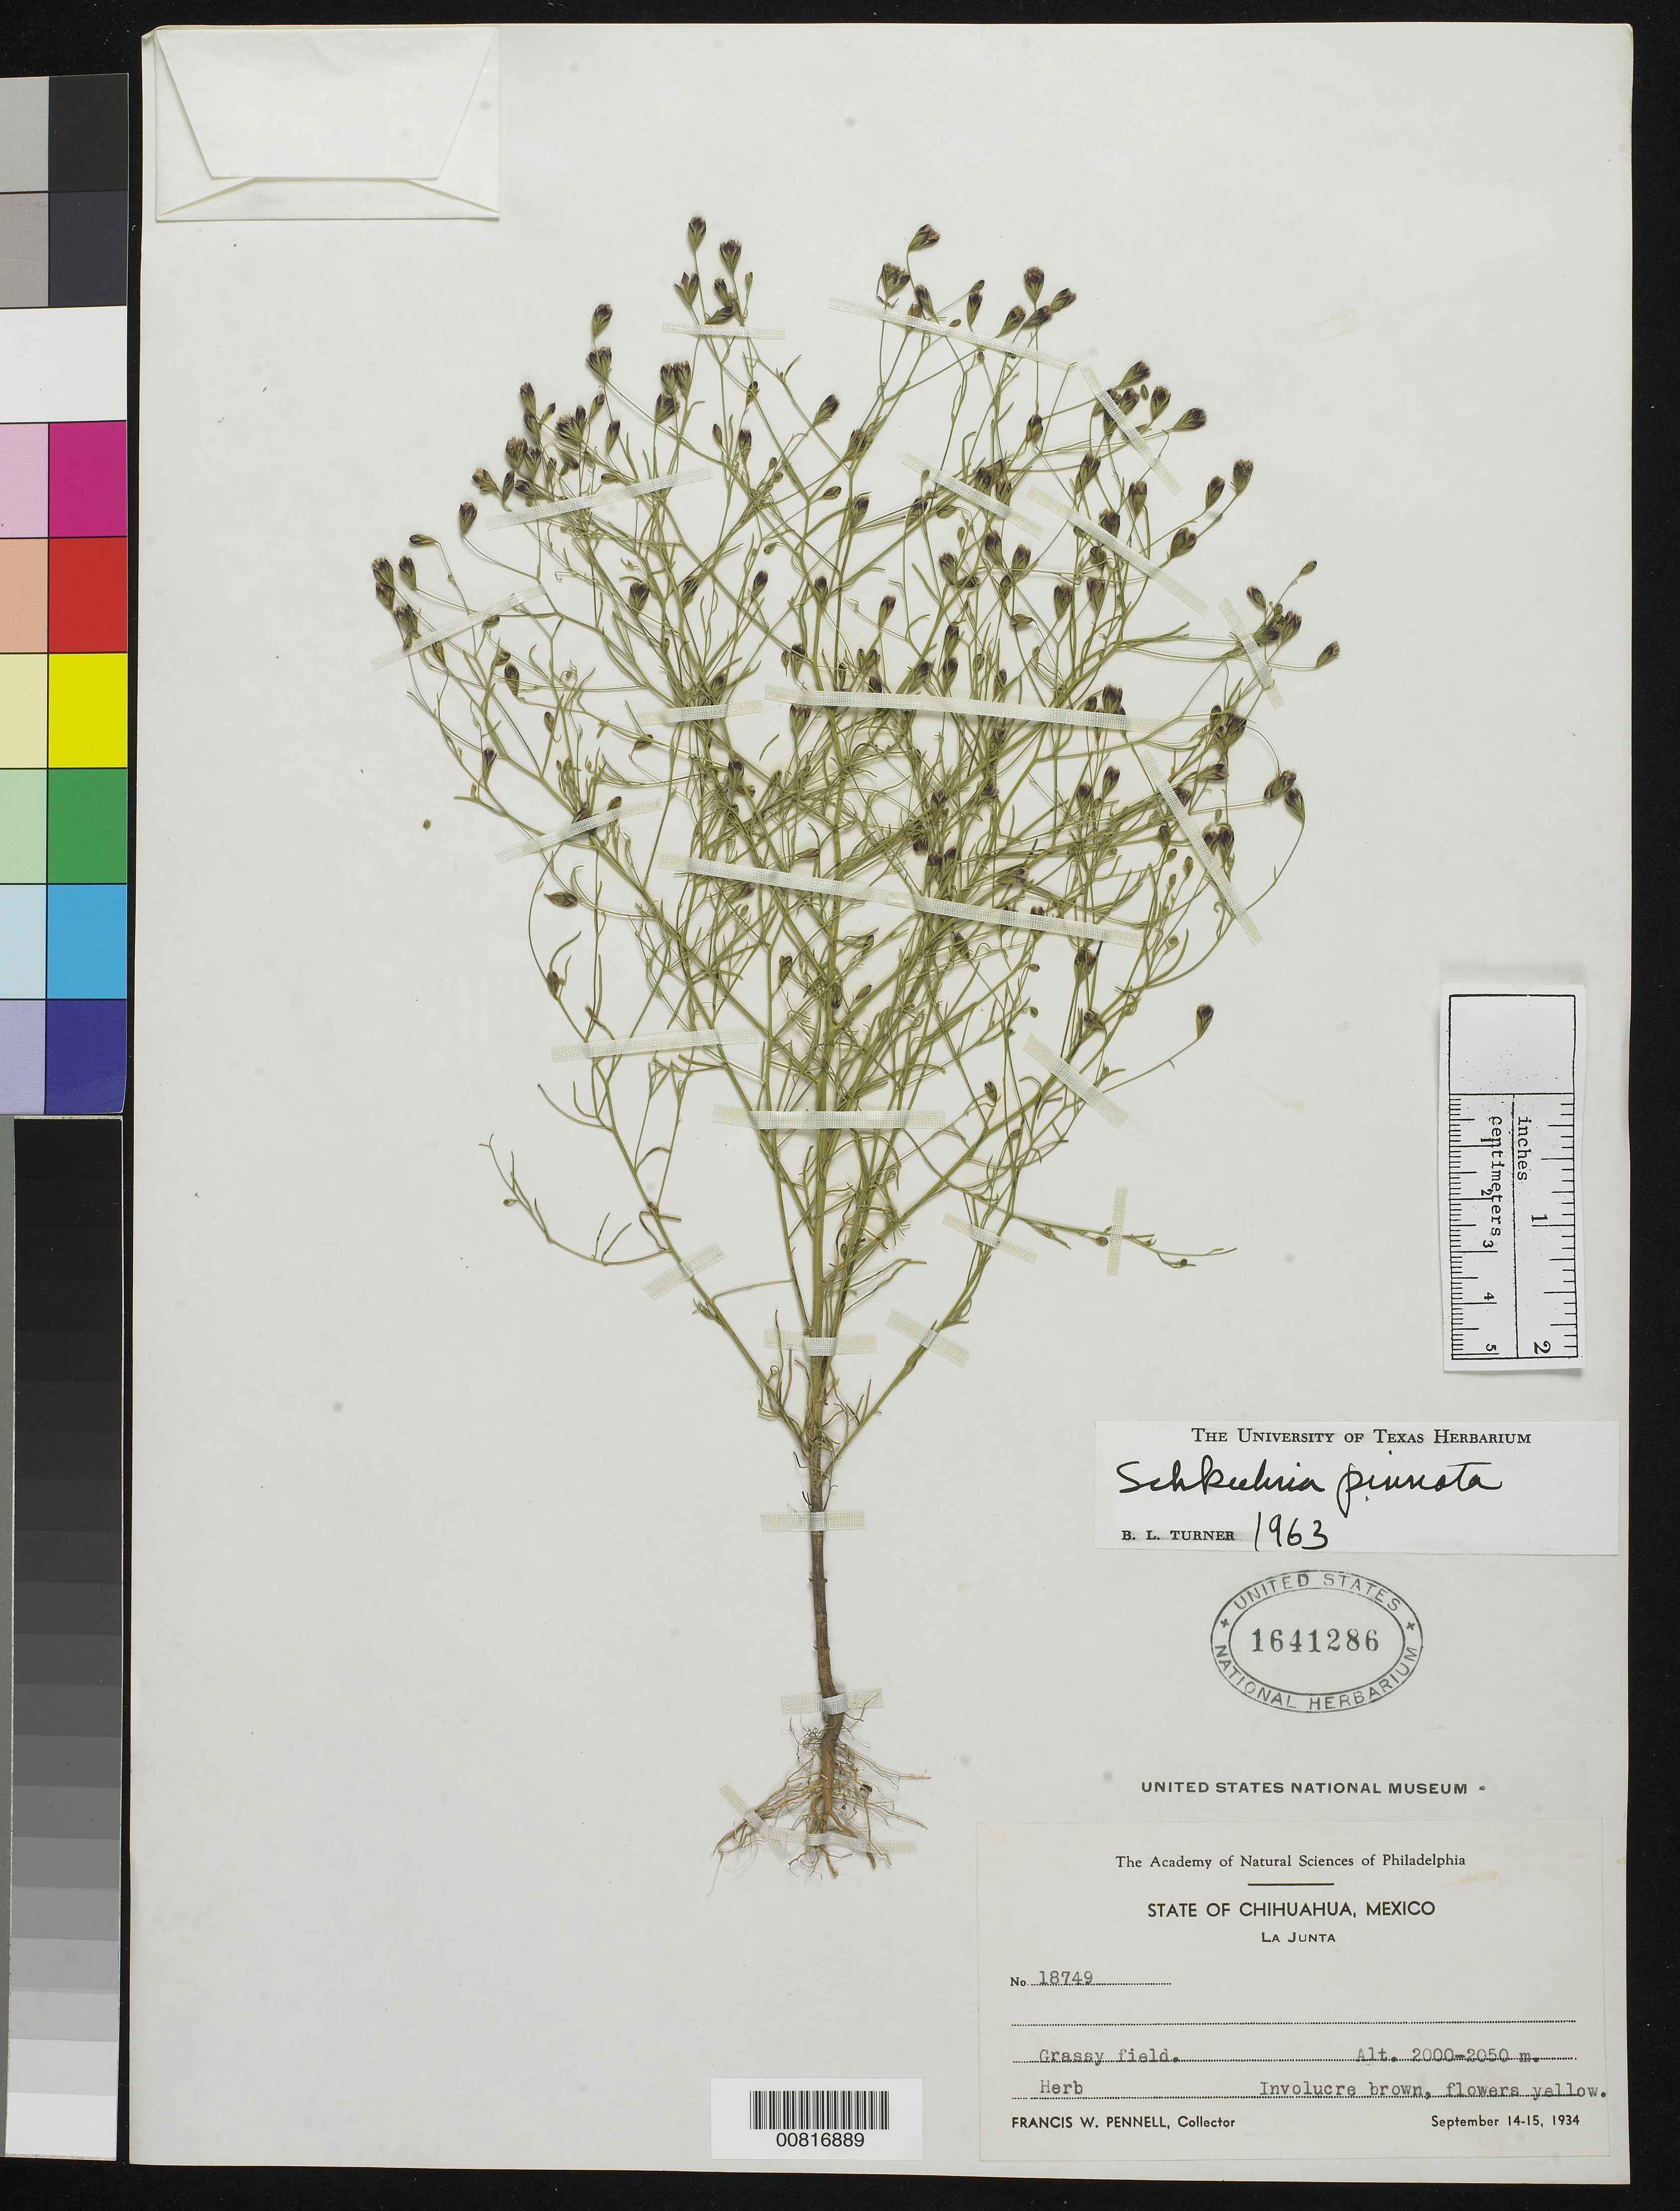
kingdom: Plantae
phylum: Tracheophyta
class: Magnoliopsida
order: Asterales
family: Asteraceae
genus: Schkuhria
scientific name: Schkuhria pinnata var. virgata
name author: (La Llave ex La Llave) Heiser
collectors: F. W. Pennell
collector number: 18749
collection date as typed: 14 Sep 1934 to 15 Sep 1934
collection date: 1934-09-14/1934-09-15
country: Mexico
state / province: Chihuahua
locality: La Junta, Chihuahua.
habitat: Grassy field.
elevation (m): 2050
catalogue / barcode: US 1641286